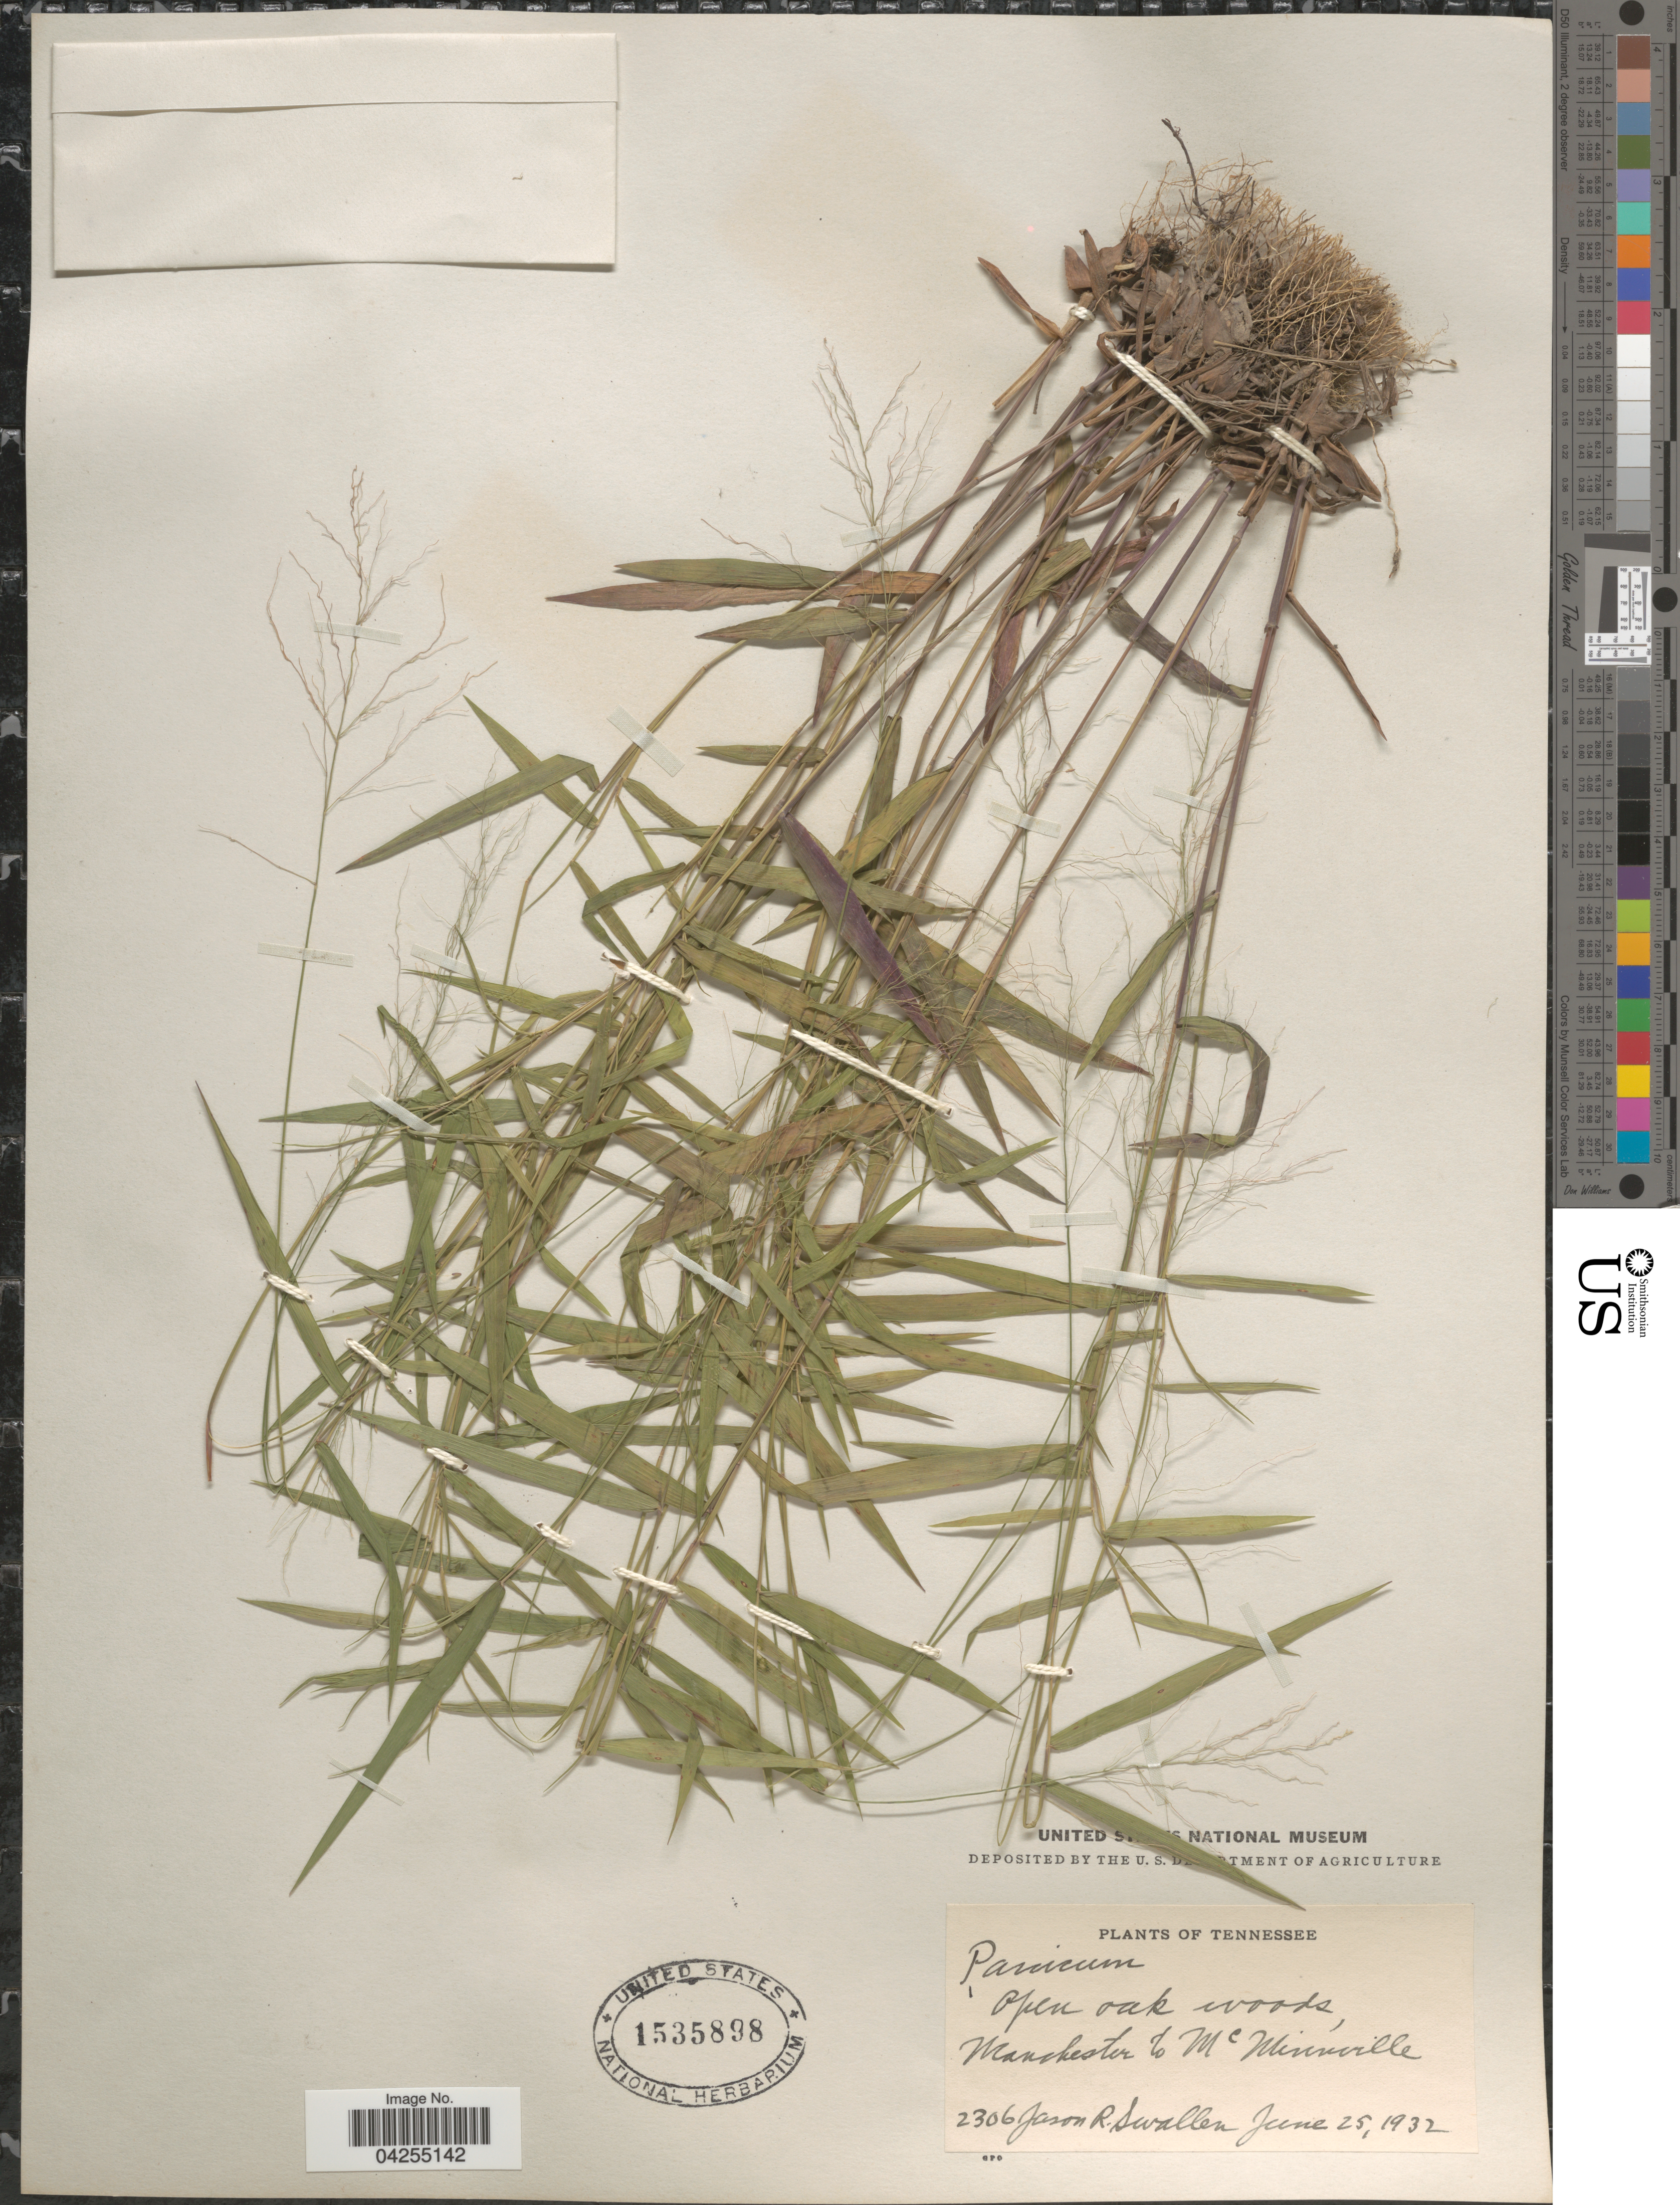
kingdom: Plantae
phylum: Tracheophyta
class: Liliopsida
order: Poales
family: Poaceae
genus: Dichanthelium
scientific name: Dichanthelium dichotomum var. dichotomum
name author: (L.) Gould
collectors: J. R. Swallen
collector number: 2306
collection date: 1932-06-25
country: United States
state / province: Tennessee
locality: Open oak woods, Manchester to Mc Minnville.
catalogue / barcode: US 1535898